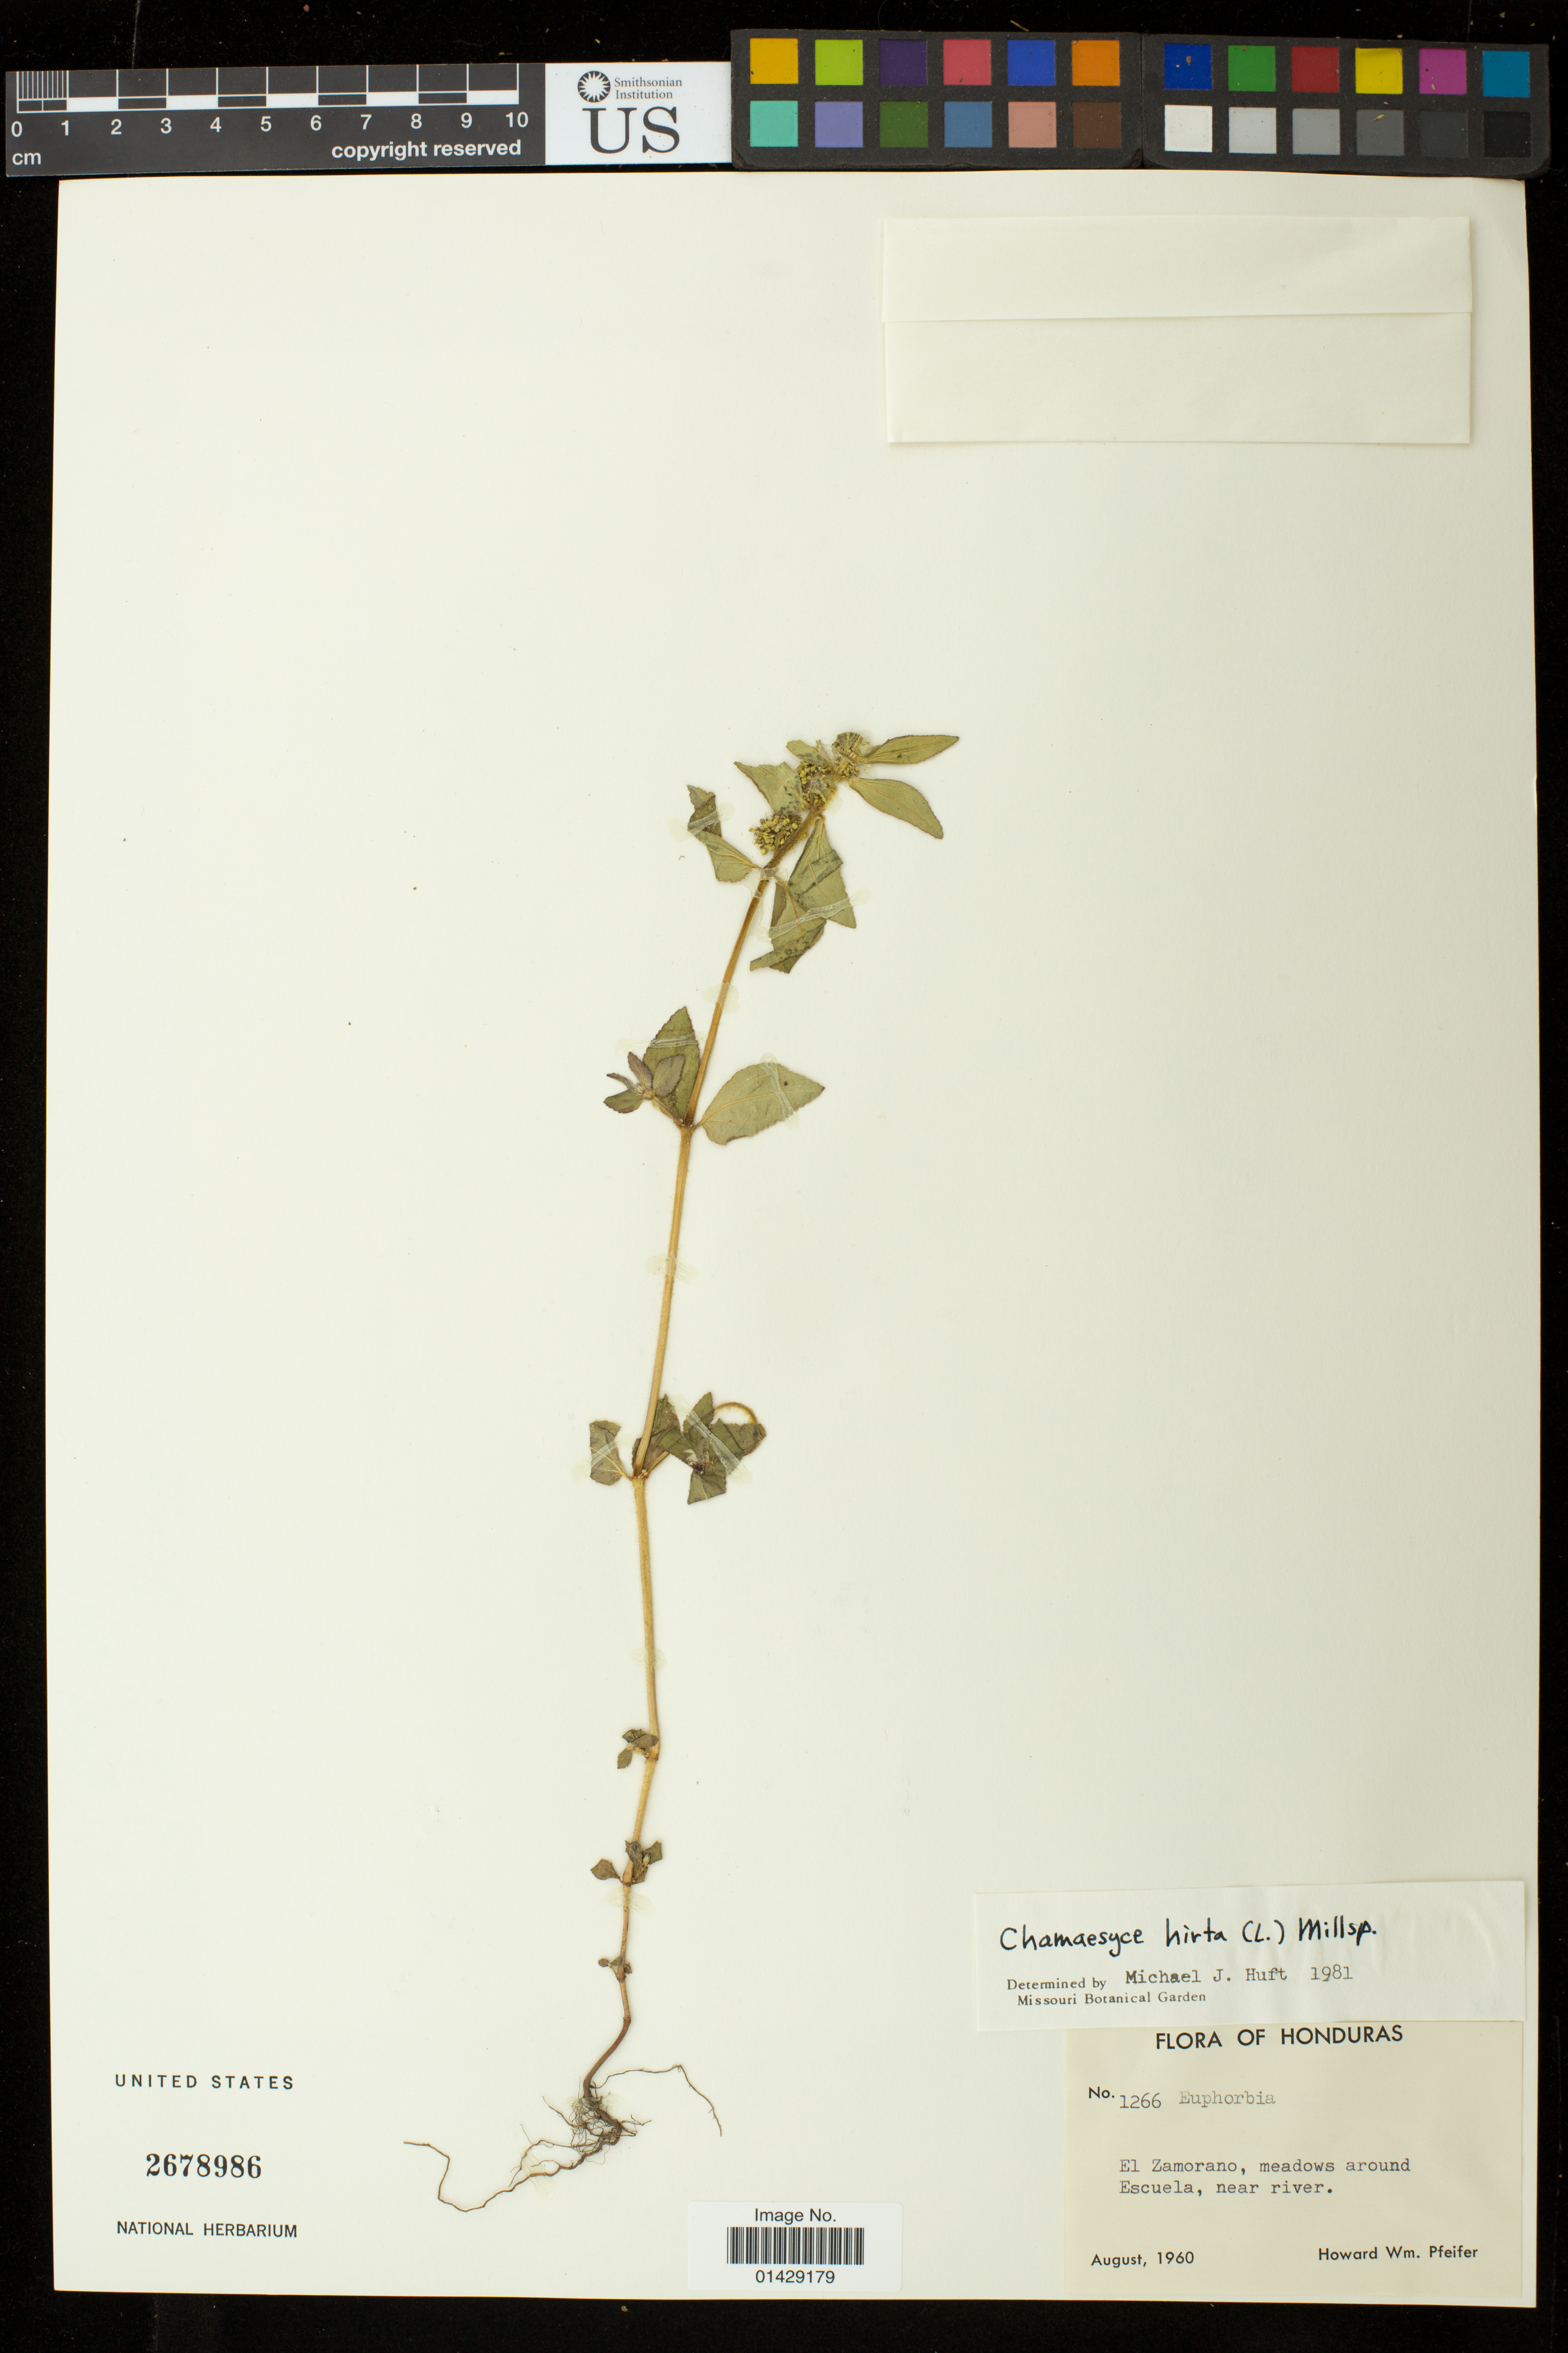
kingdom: Plantae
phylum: Tracheophyta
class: Magnoliopsida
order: Malpighiales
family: Euphorbiaceae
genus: Euphorbia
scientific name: Euphorbia hirta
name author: L.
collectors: H. W. Pfeifer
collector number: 1266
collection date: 1960-08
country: Honduras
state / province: Fco. Morazán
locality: El Zamorano, meadows around Escuela, near river.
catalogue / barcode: US 2678986